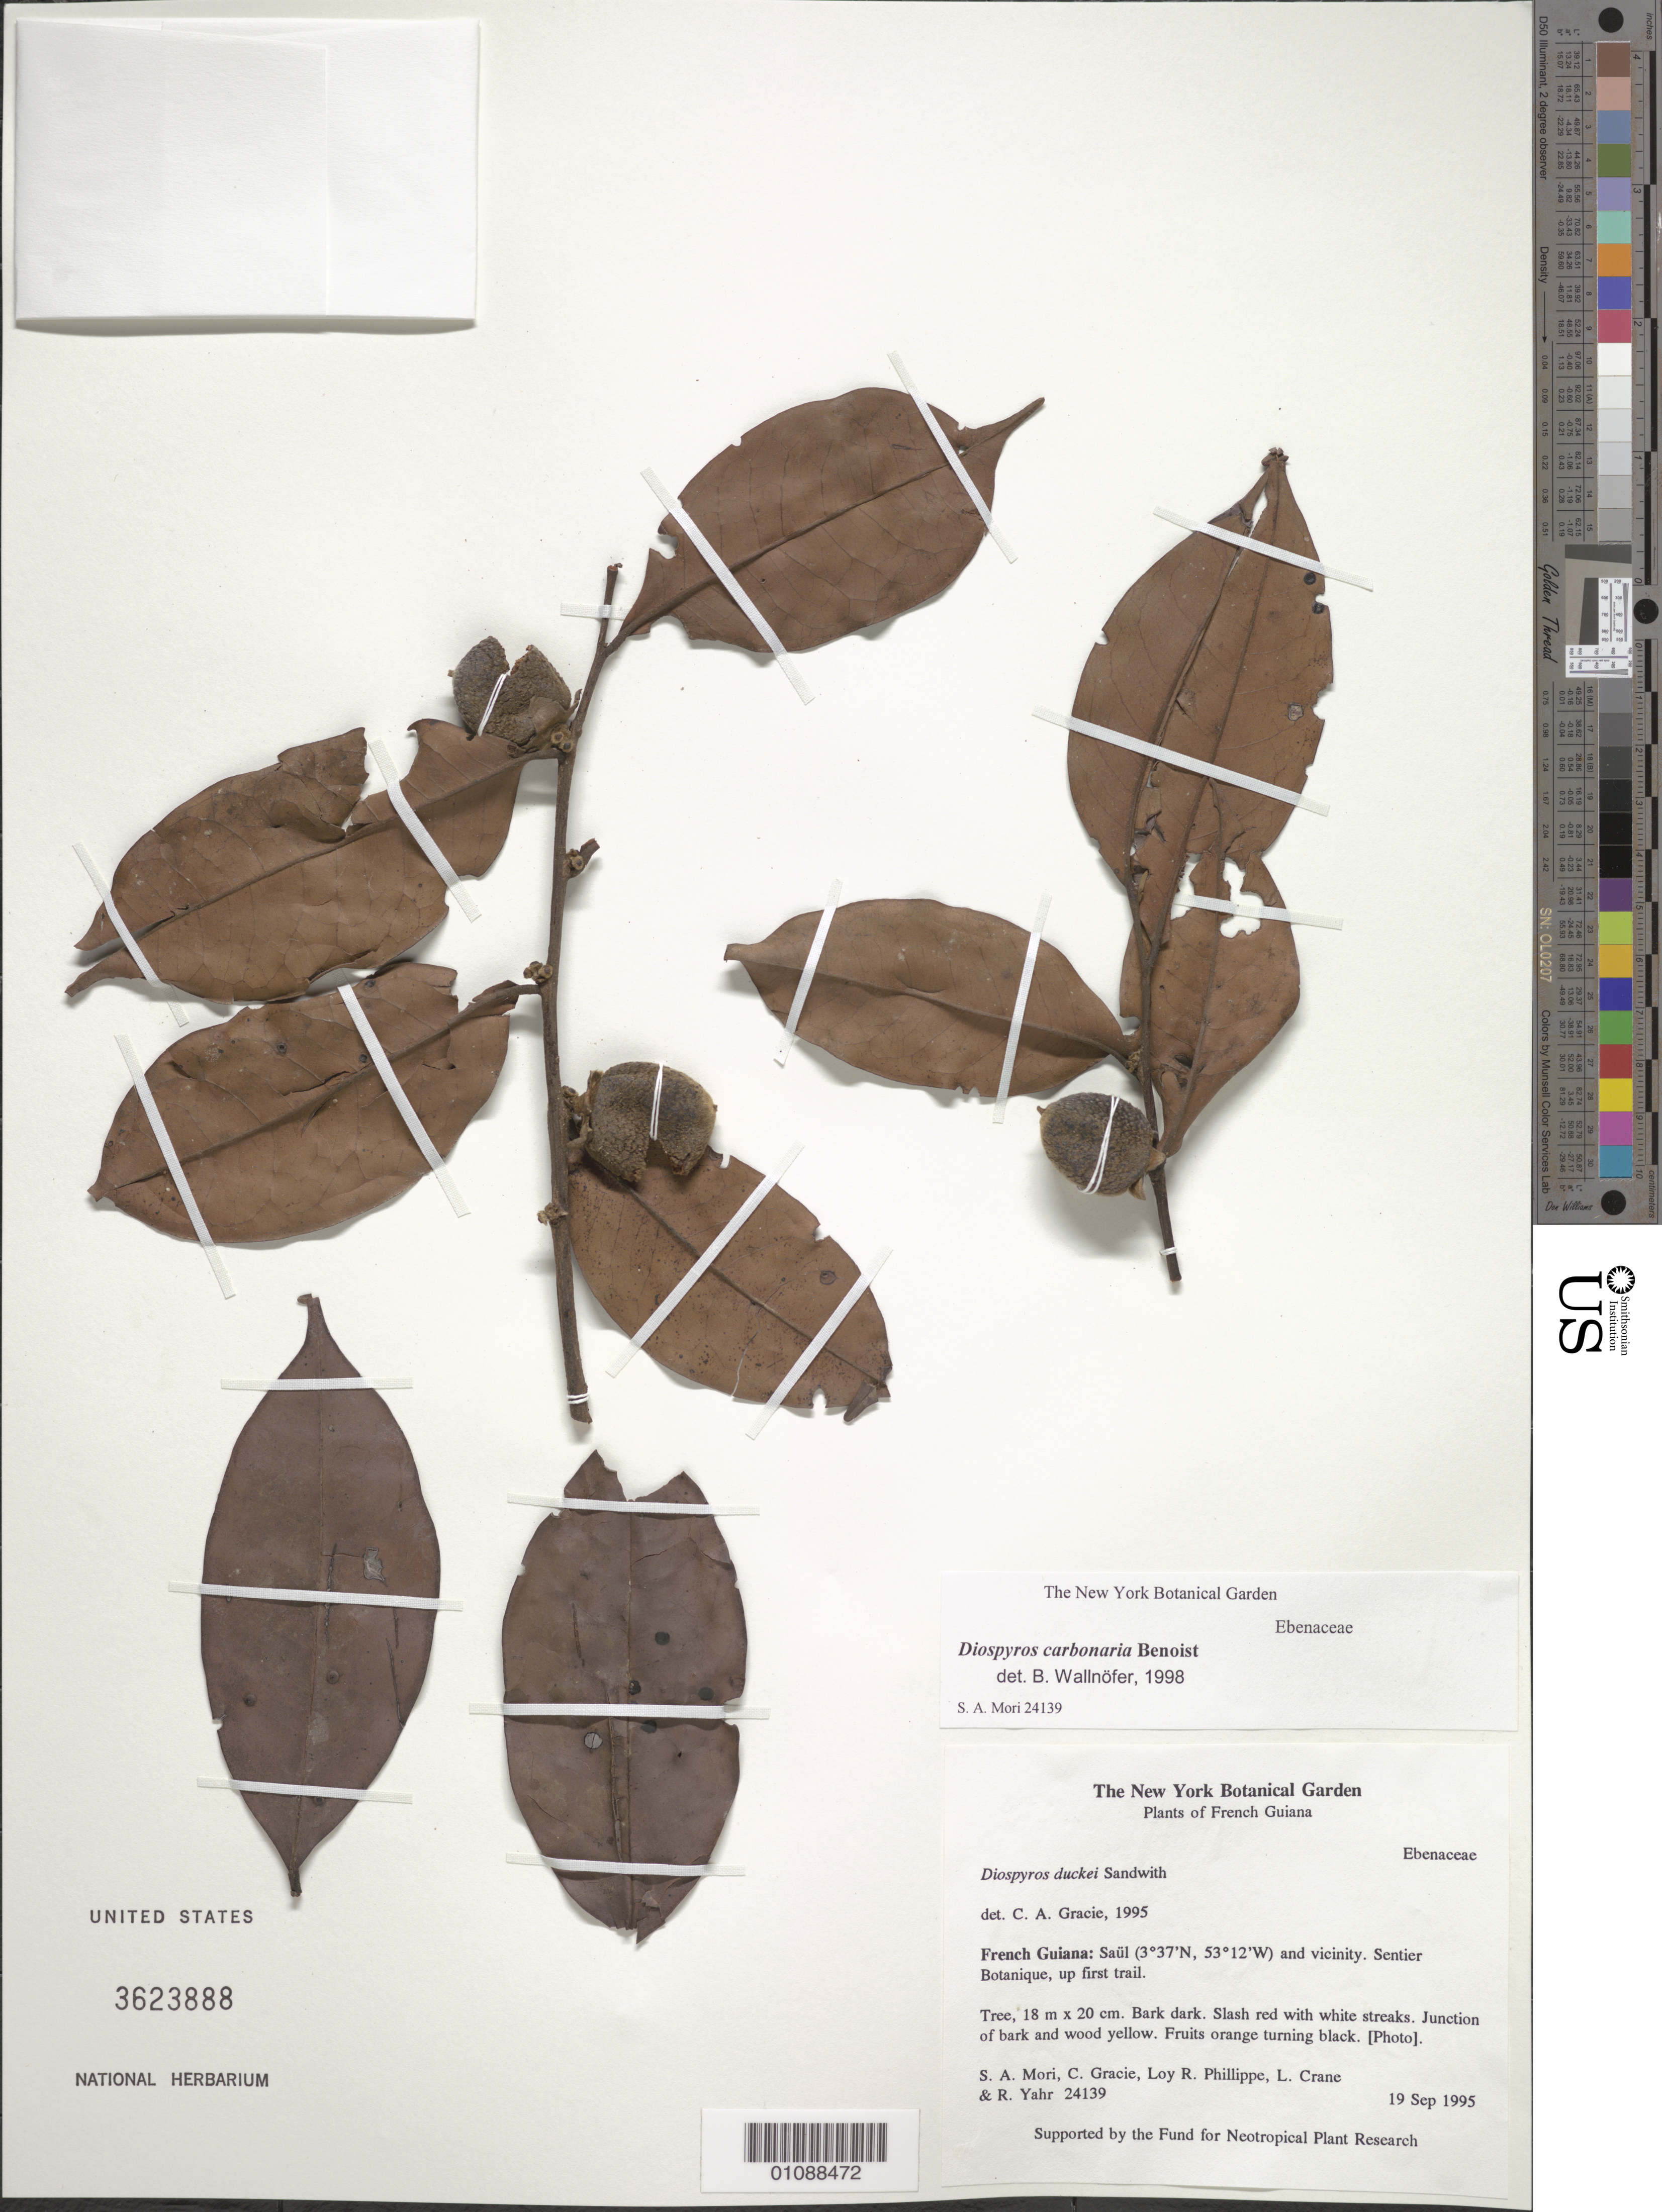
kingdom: Plantae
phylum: Tracheophyta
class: Magnoliopsida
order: Ericales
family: Ebenaceae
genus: Diospyros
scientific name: Diospyros carbonaria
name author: Benoist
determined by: Wallnöfer, B.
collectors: S. Mori, C. A. Gracie, L. Phillippe, L. Crane & R. Yahr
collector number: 24139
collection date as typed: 19-Sep-95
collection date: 1995-09-19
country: French Guiana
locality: Saül and vic., Sentier Botanique, up first trail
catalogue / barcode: US 3623888